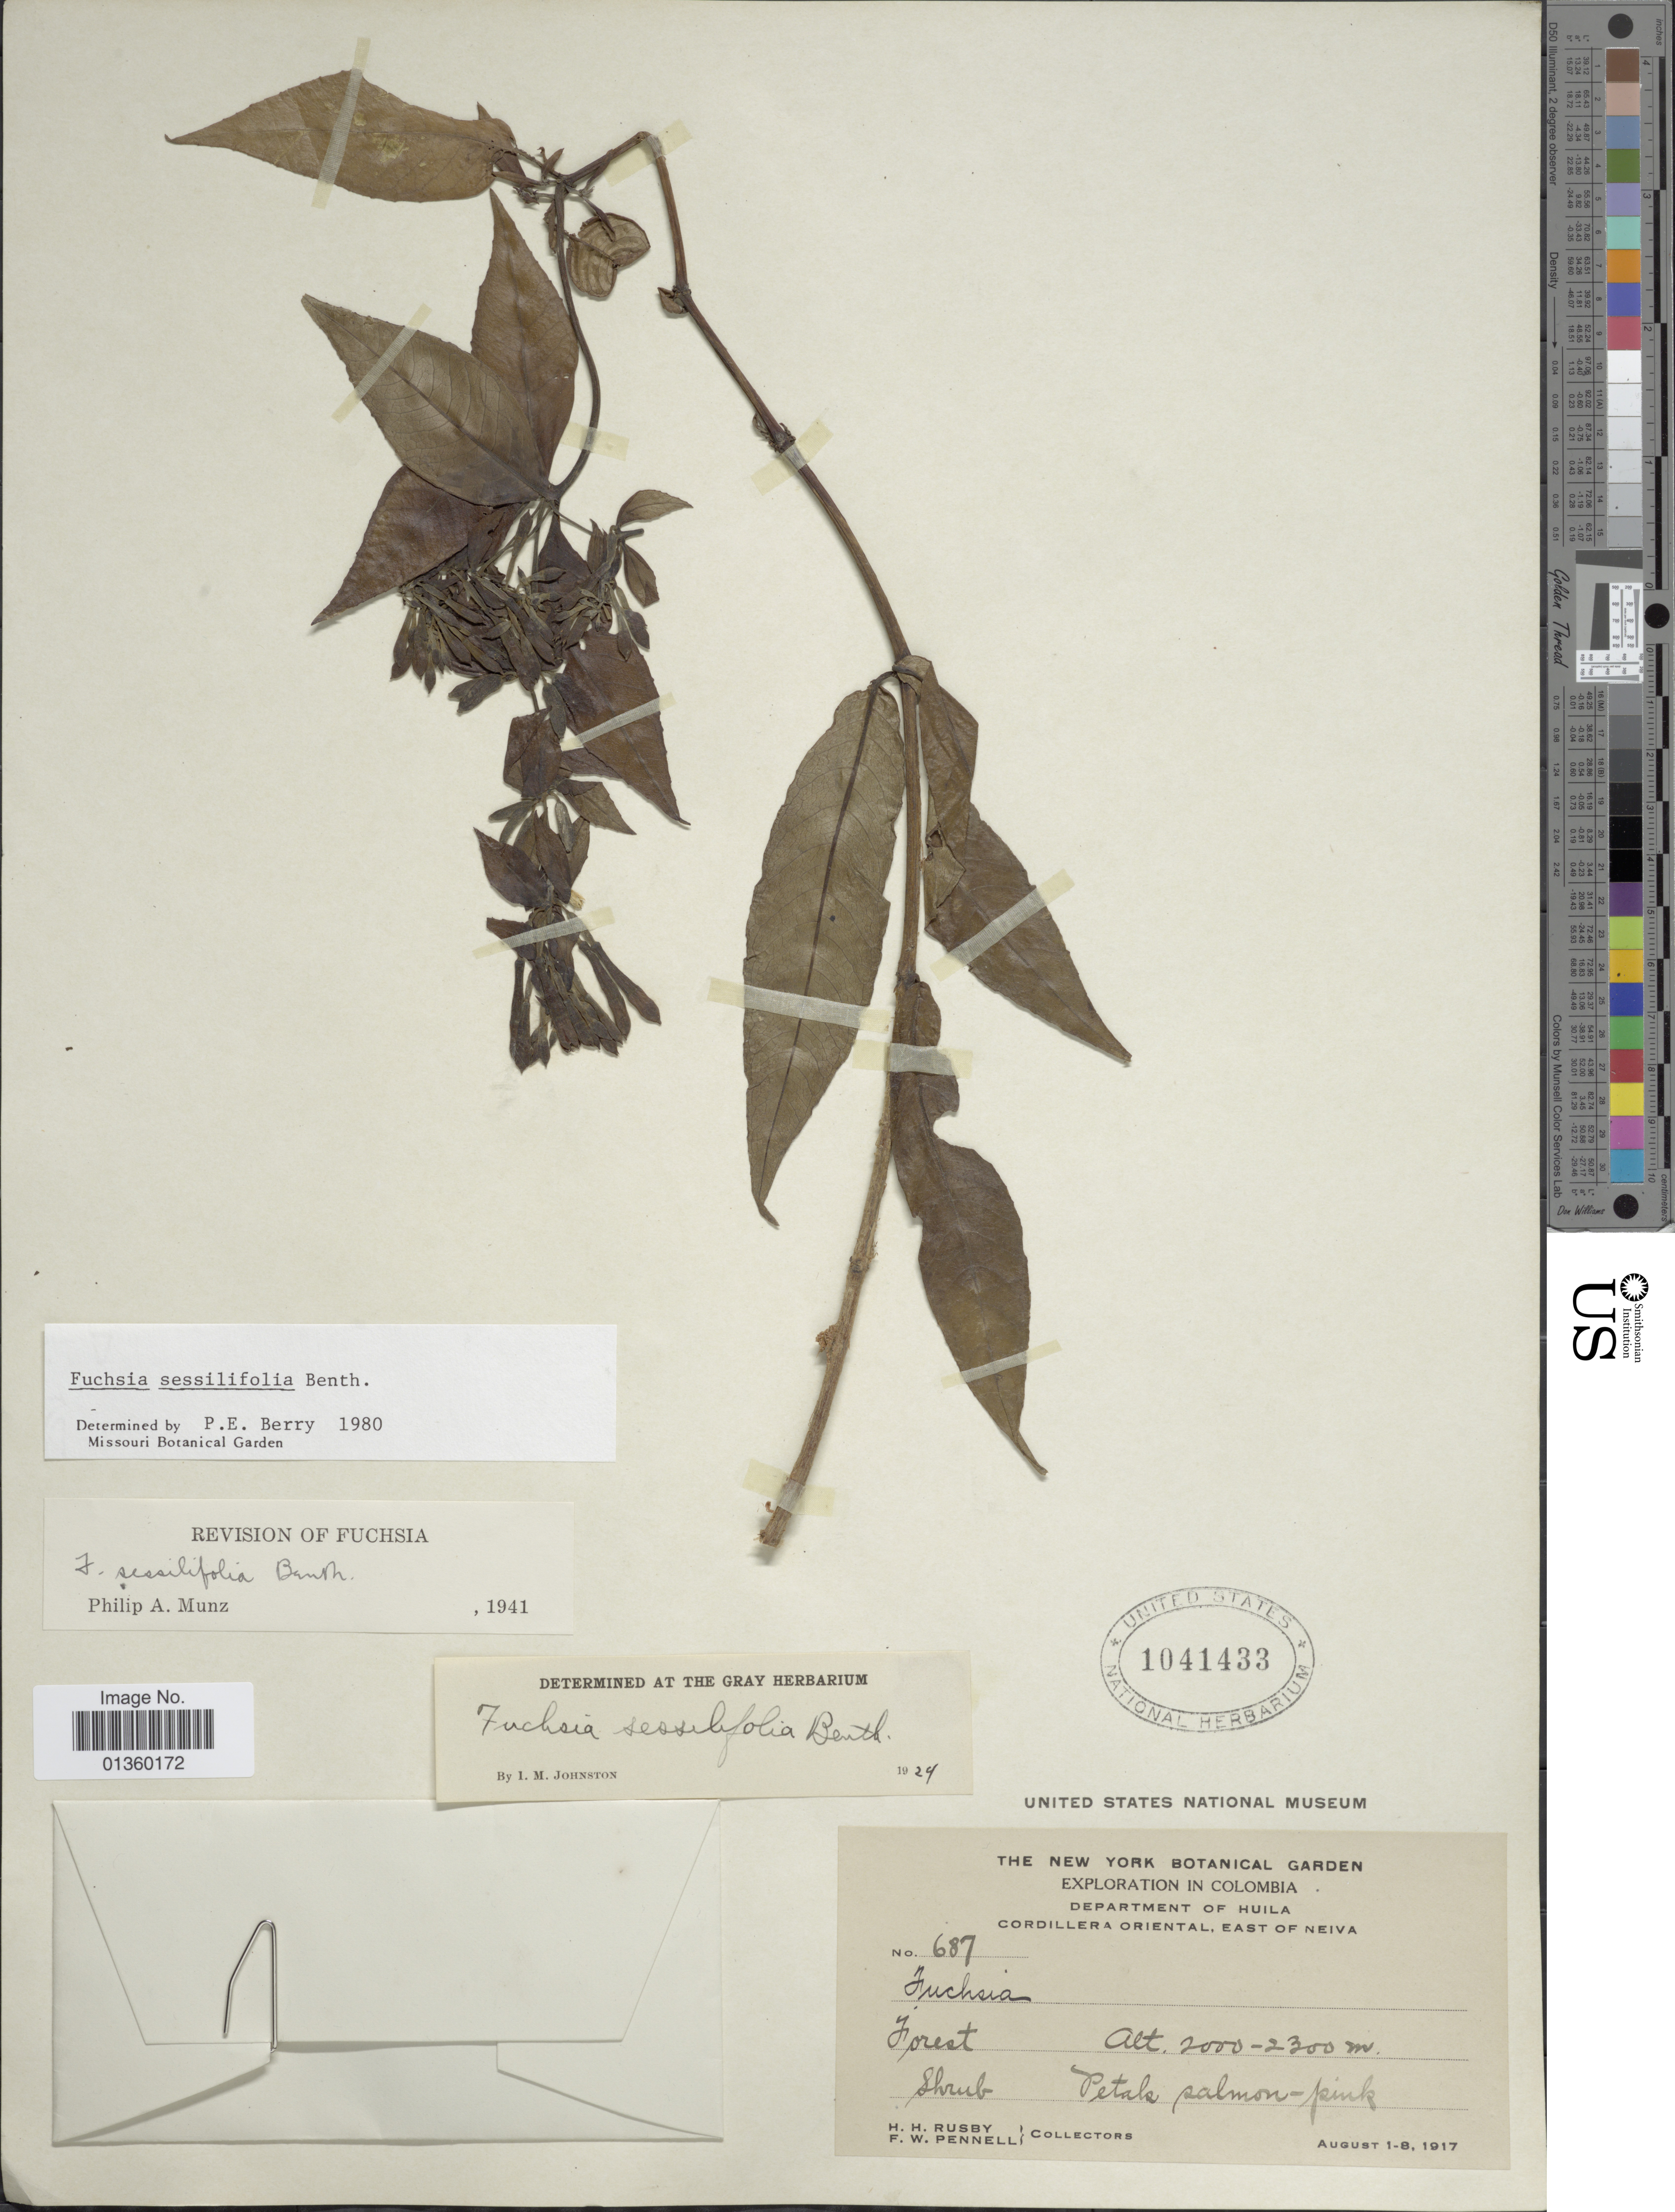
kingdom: Plantae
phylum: Tracheophyta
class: Magnoliopsida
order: Myrtales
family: Onagraceae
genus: Fuchsia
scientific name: Fuchsia sessilifolia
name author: Benth.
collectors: H. H. Rusby & F. W. Pennell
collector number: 687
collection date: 1917-08-01/1917-08-08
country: Colombia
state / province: Huila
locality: Cordillera Oriental, East of Neiva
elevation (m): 2000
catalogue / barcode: US 1041433